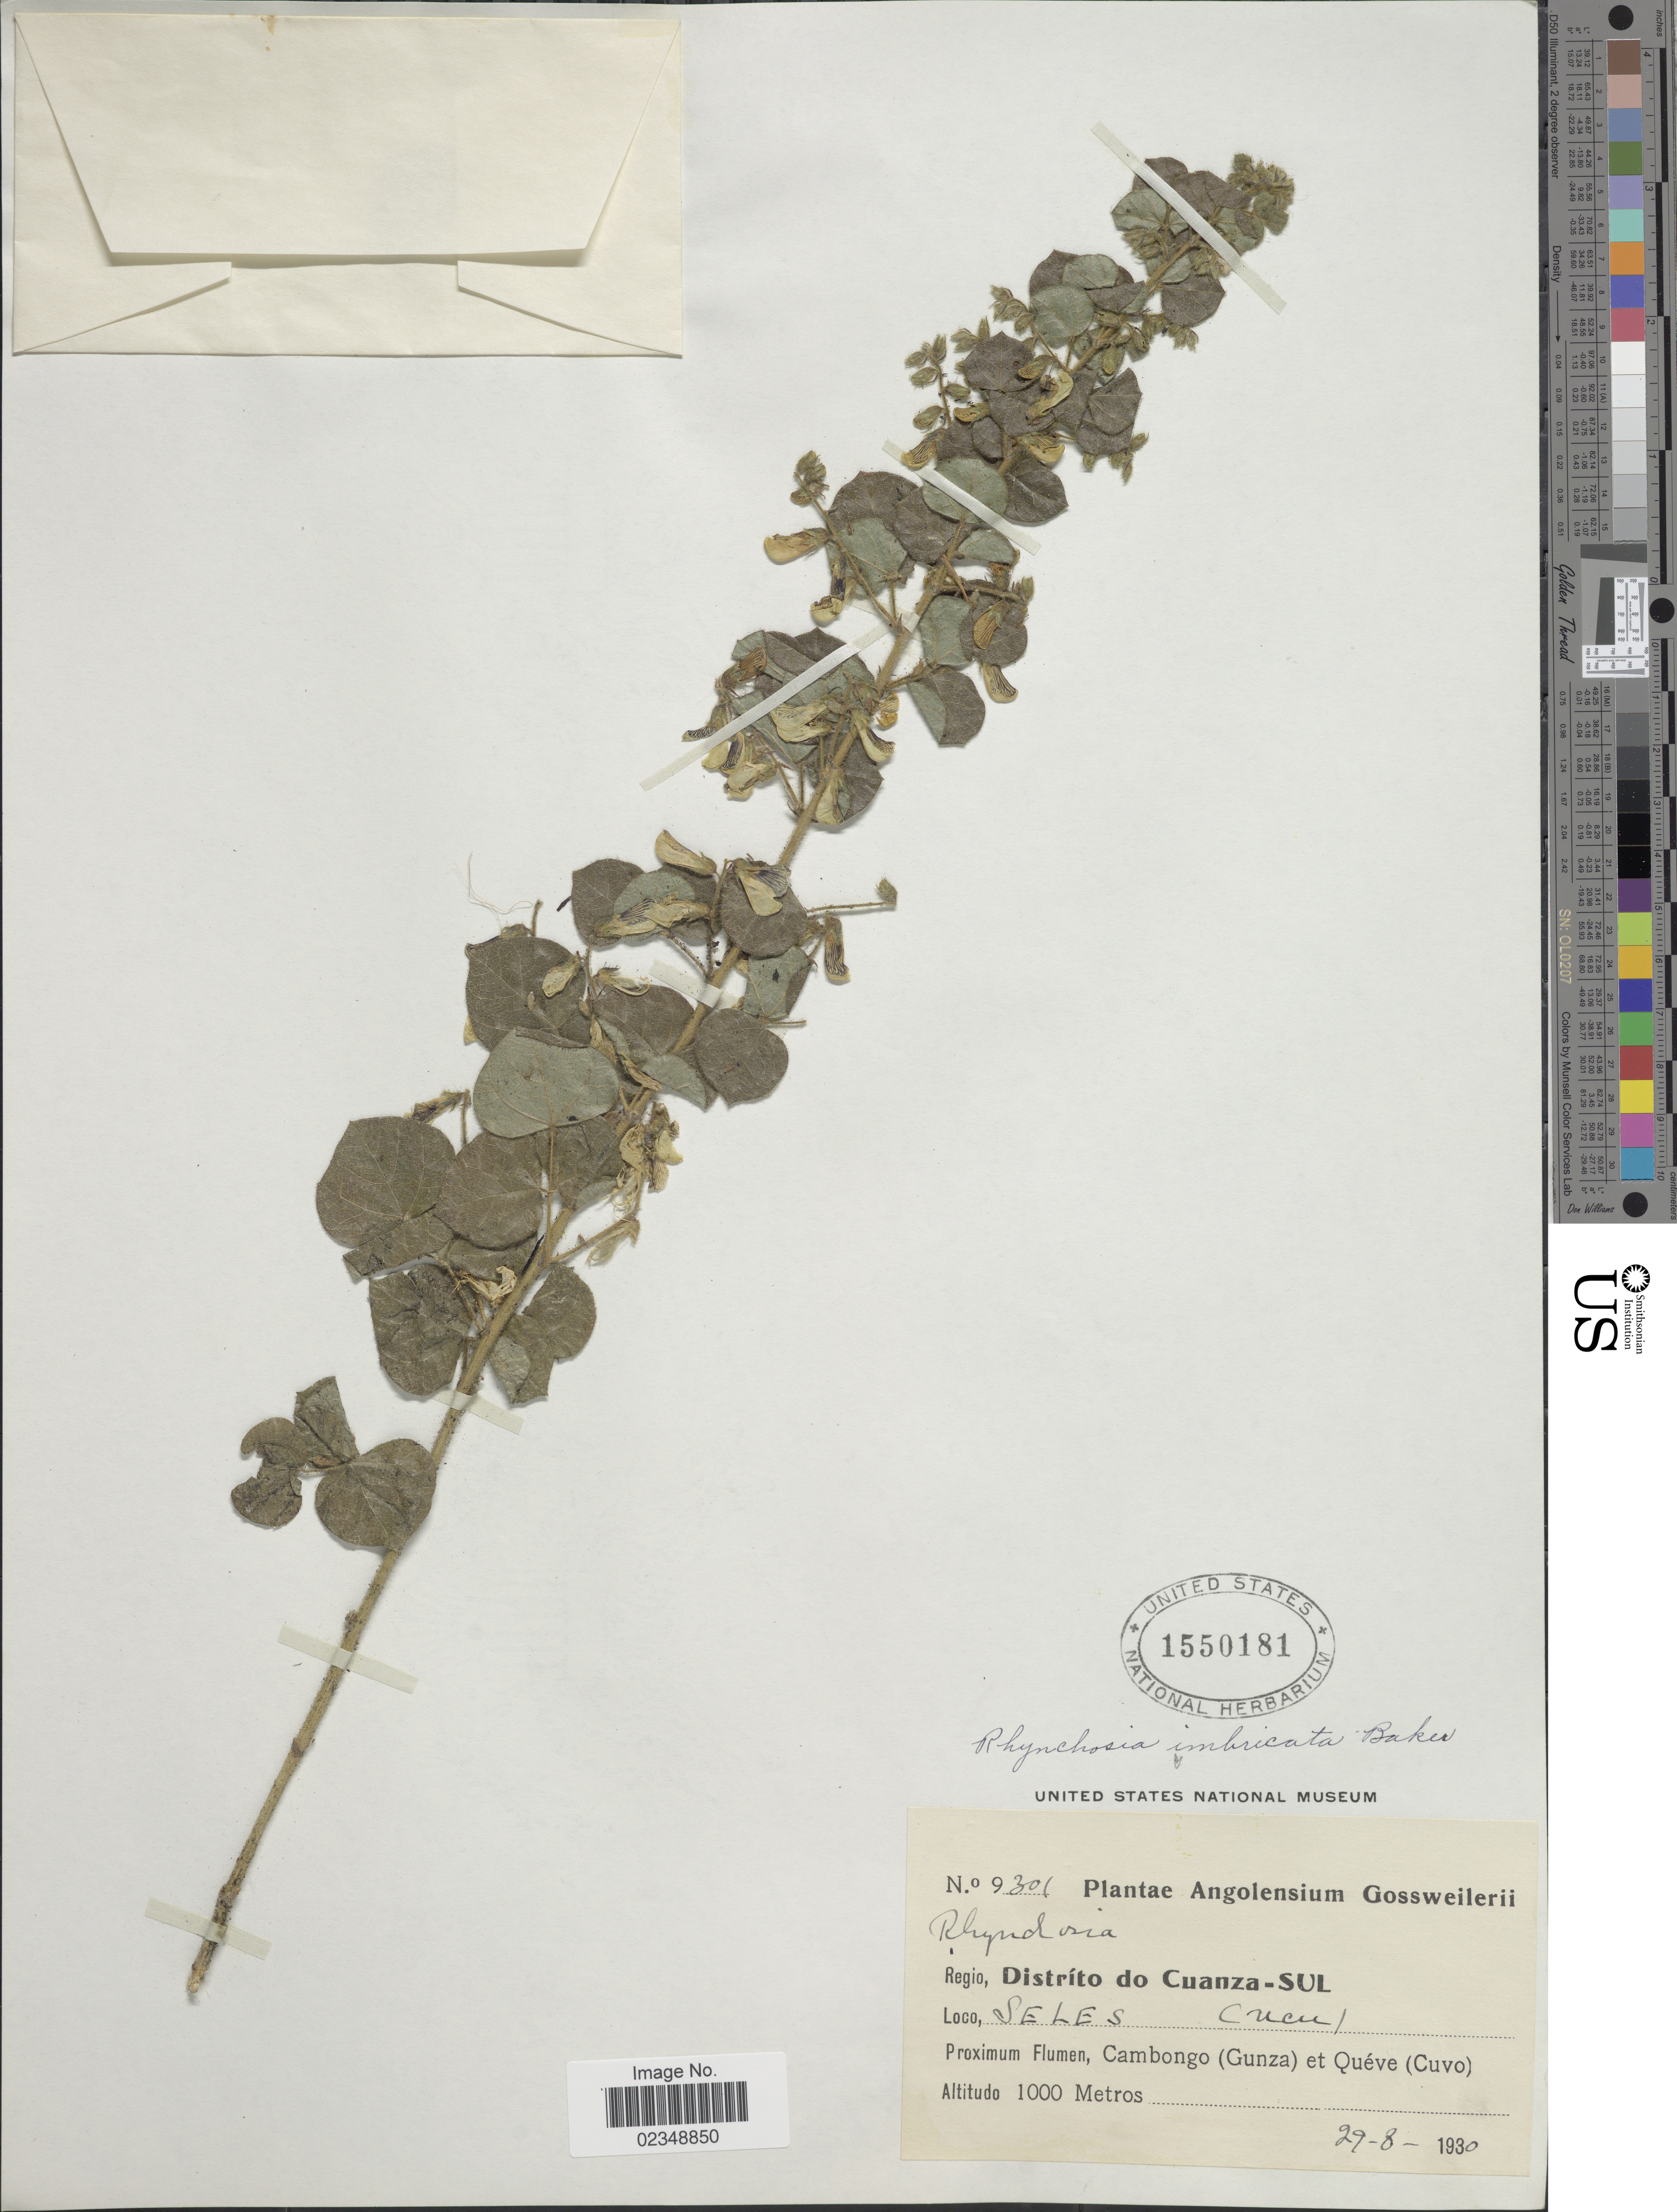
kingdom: Plantae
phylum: Tracheophyta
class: Magnoliopsida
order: Fabales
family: Fabaceae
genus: Rhynchosia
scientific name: Rhynchosia imbricata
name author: Baker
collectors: A. Gossweiler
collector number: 9301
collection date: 1930-08-29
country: Angola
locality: Regio, Distríto do Cuanza - Sul. Seles (Ucu). Cambongo (Gunza) et Quéve (Cuvo)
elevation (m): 1000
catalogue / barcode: US 1550181